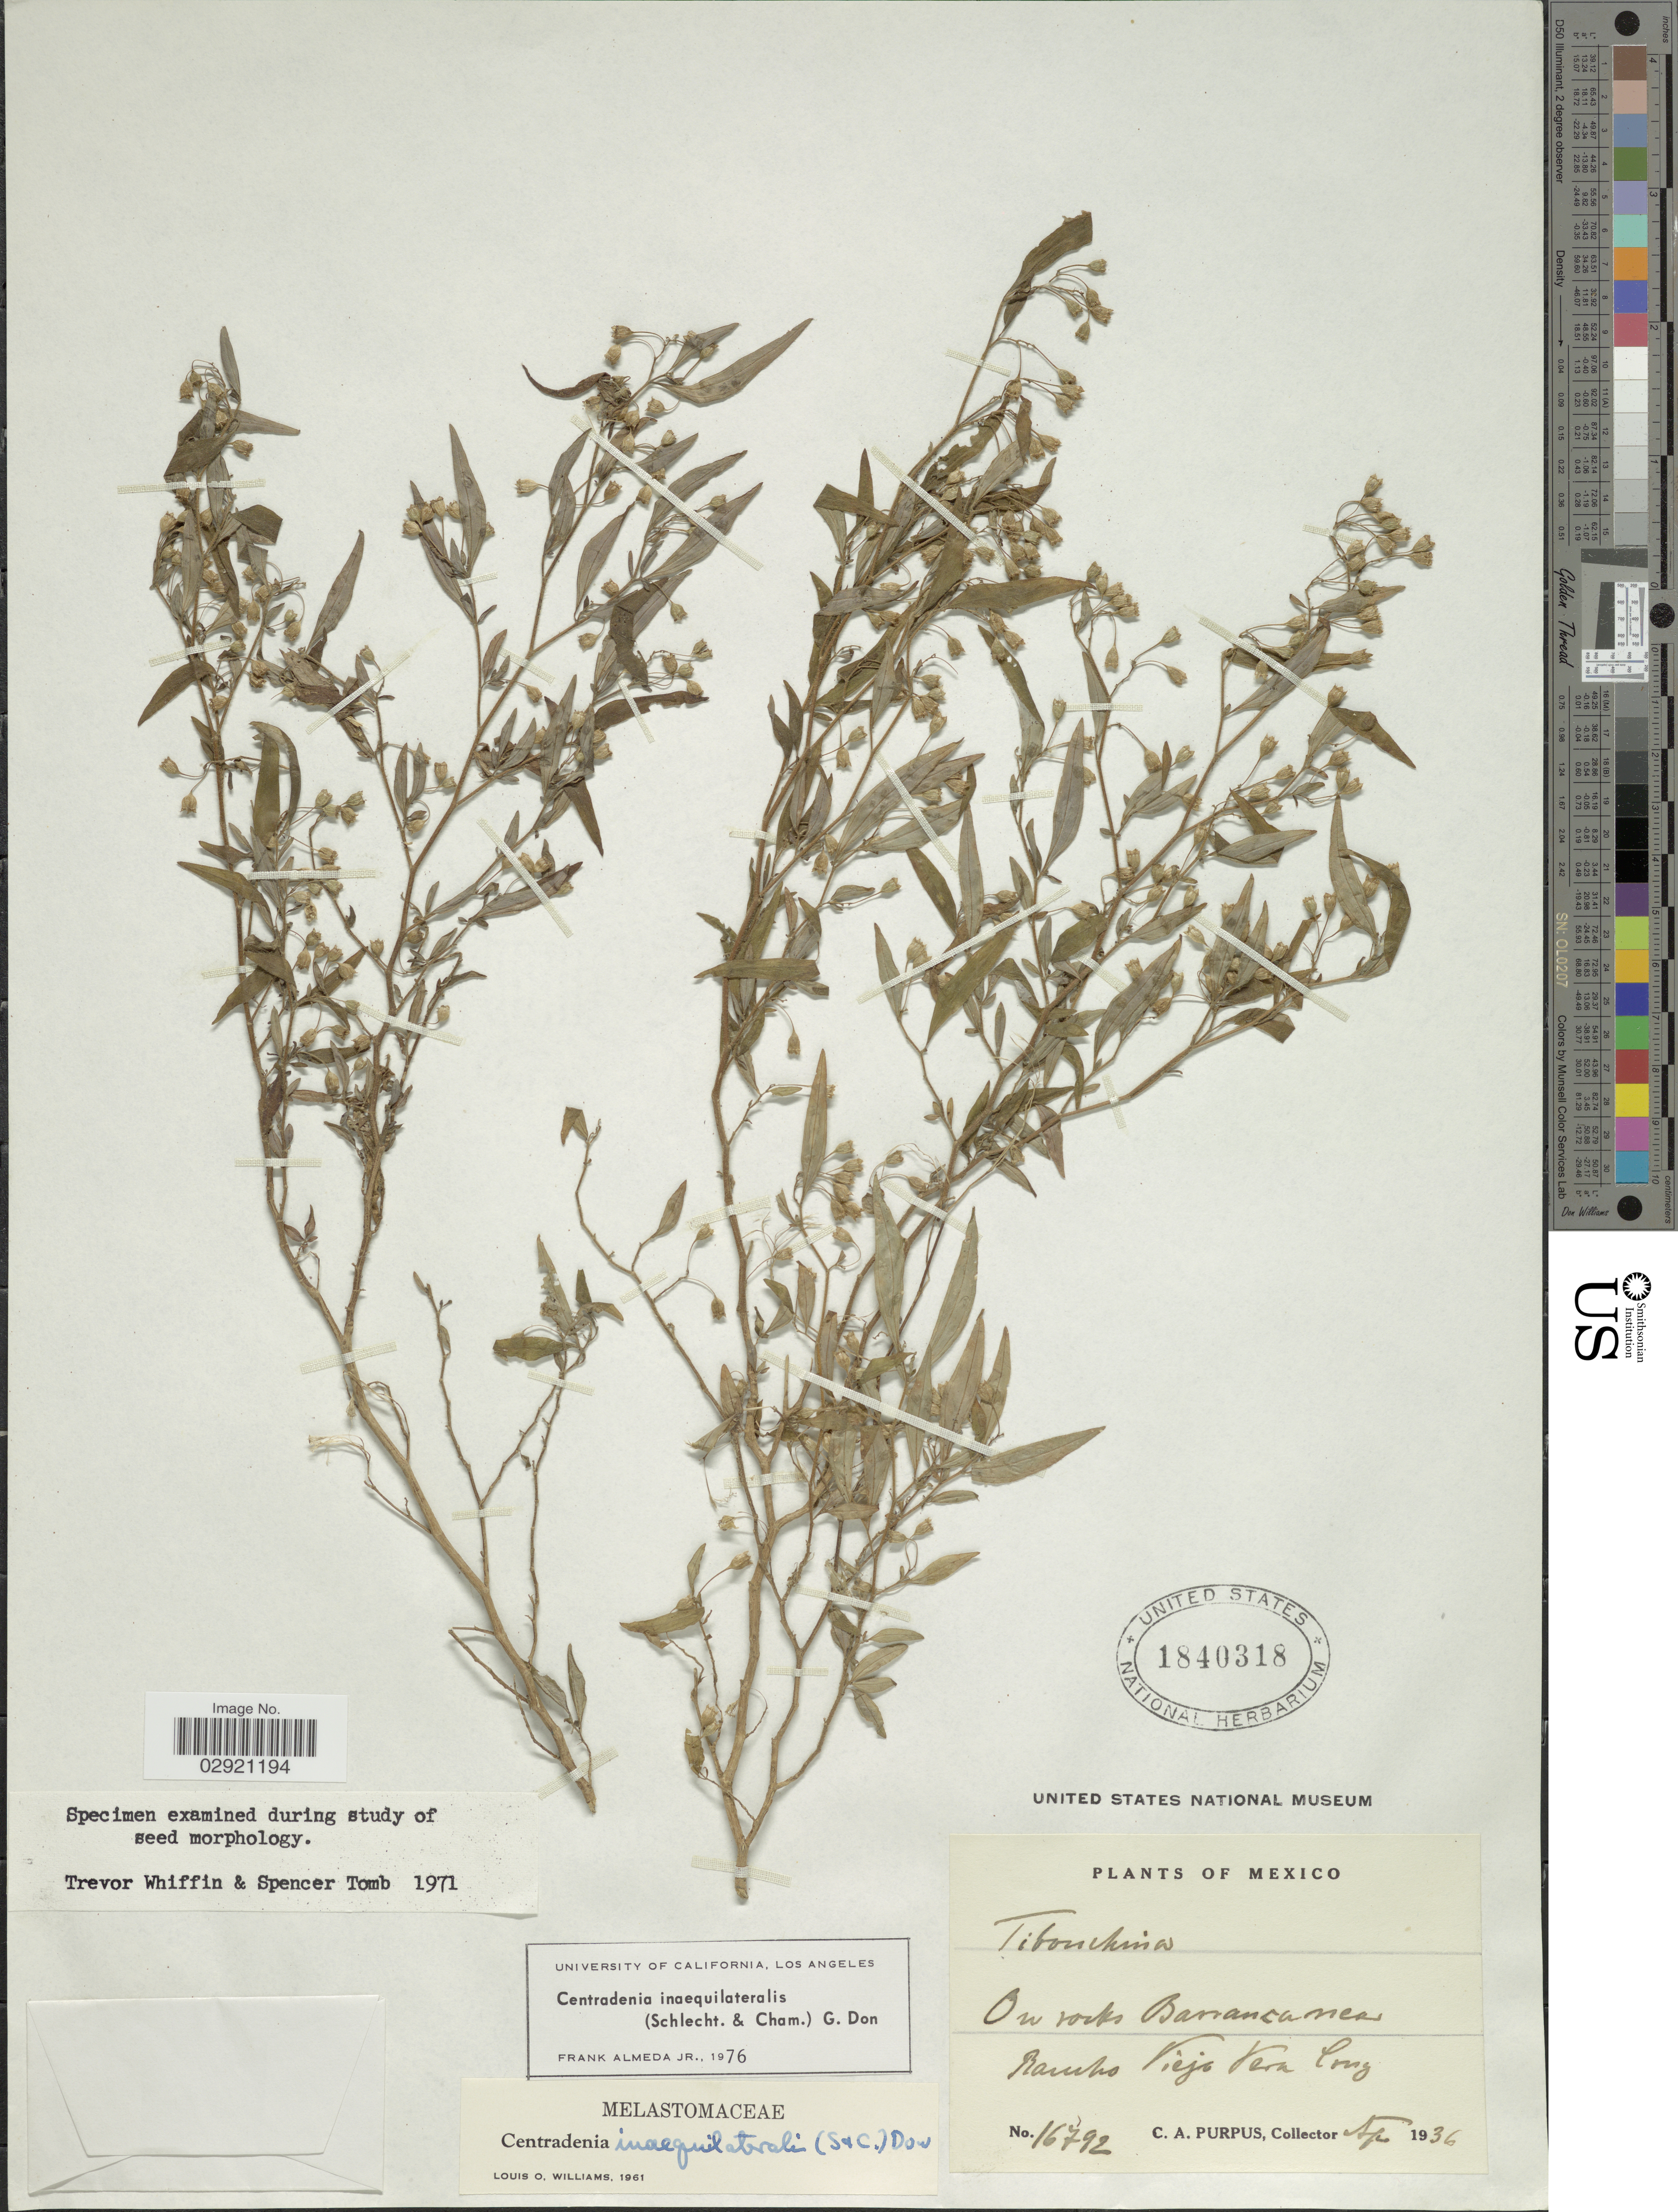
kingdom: Plantae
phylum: Tracheophyta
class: Magnoliopsida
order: Myrtales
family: Melastomataceae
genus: Centradenia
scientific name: Centradenia inaequilateralis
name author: (Gleason) G. Don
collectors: C. A. Purpus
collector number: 16792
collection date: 1936-04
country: Mexico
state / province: Veracruz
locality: Rancho Viejo Vera Cruz.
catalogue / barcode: US 1840318